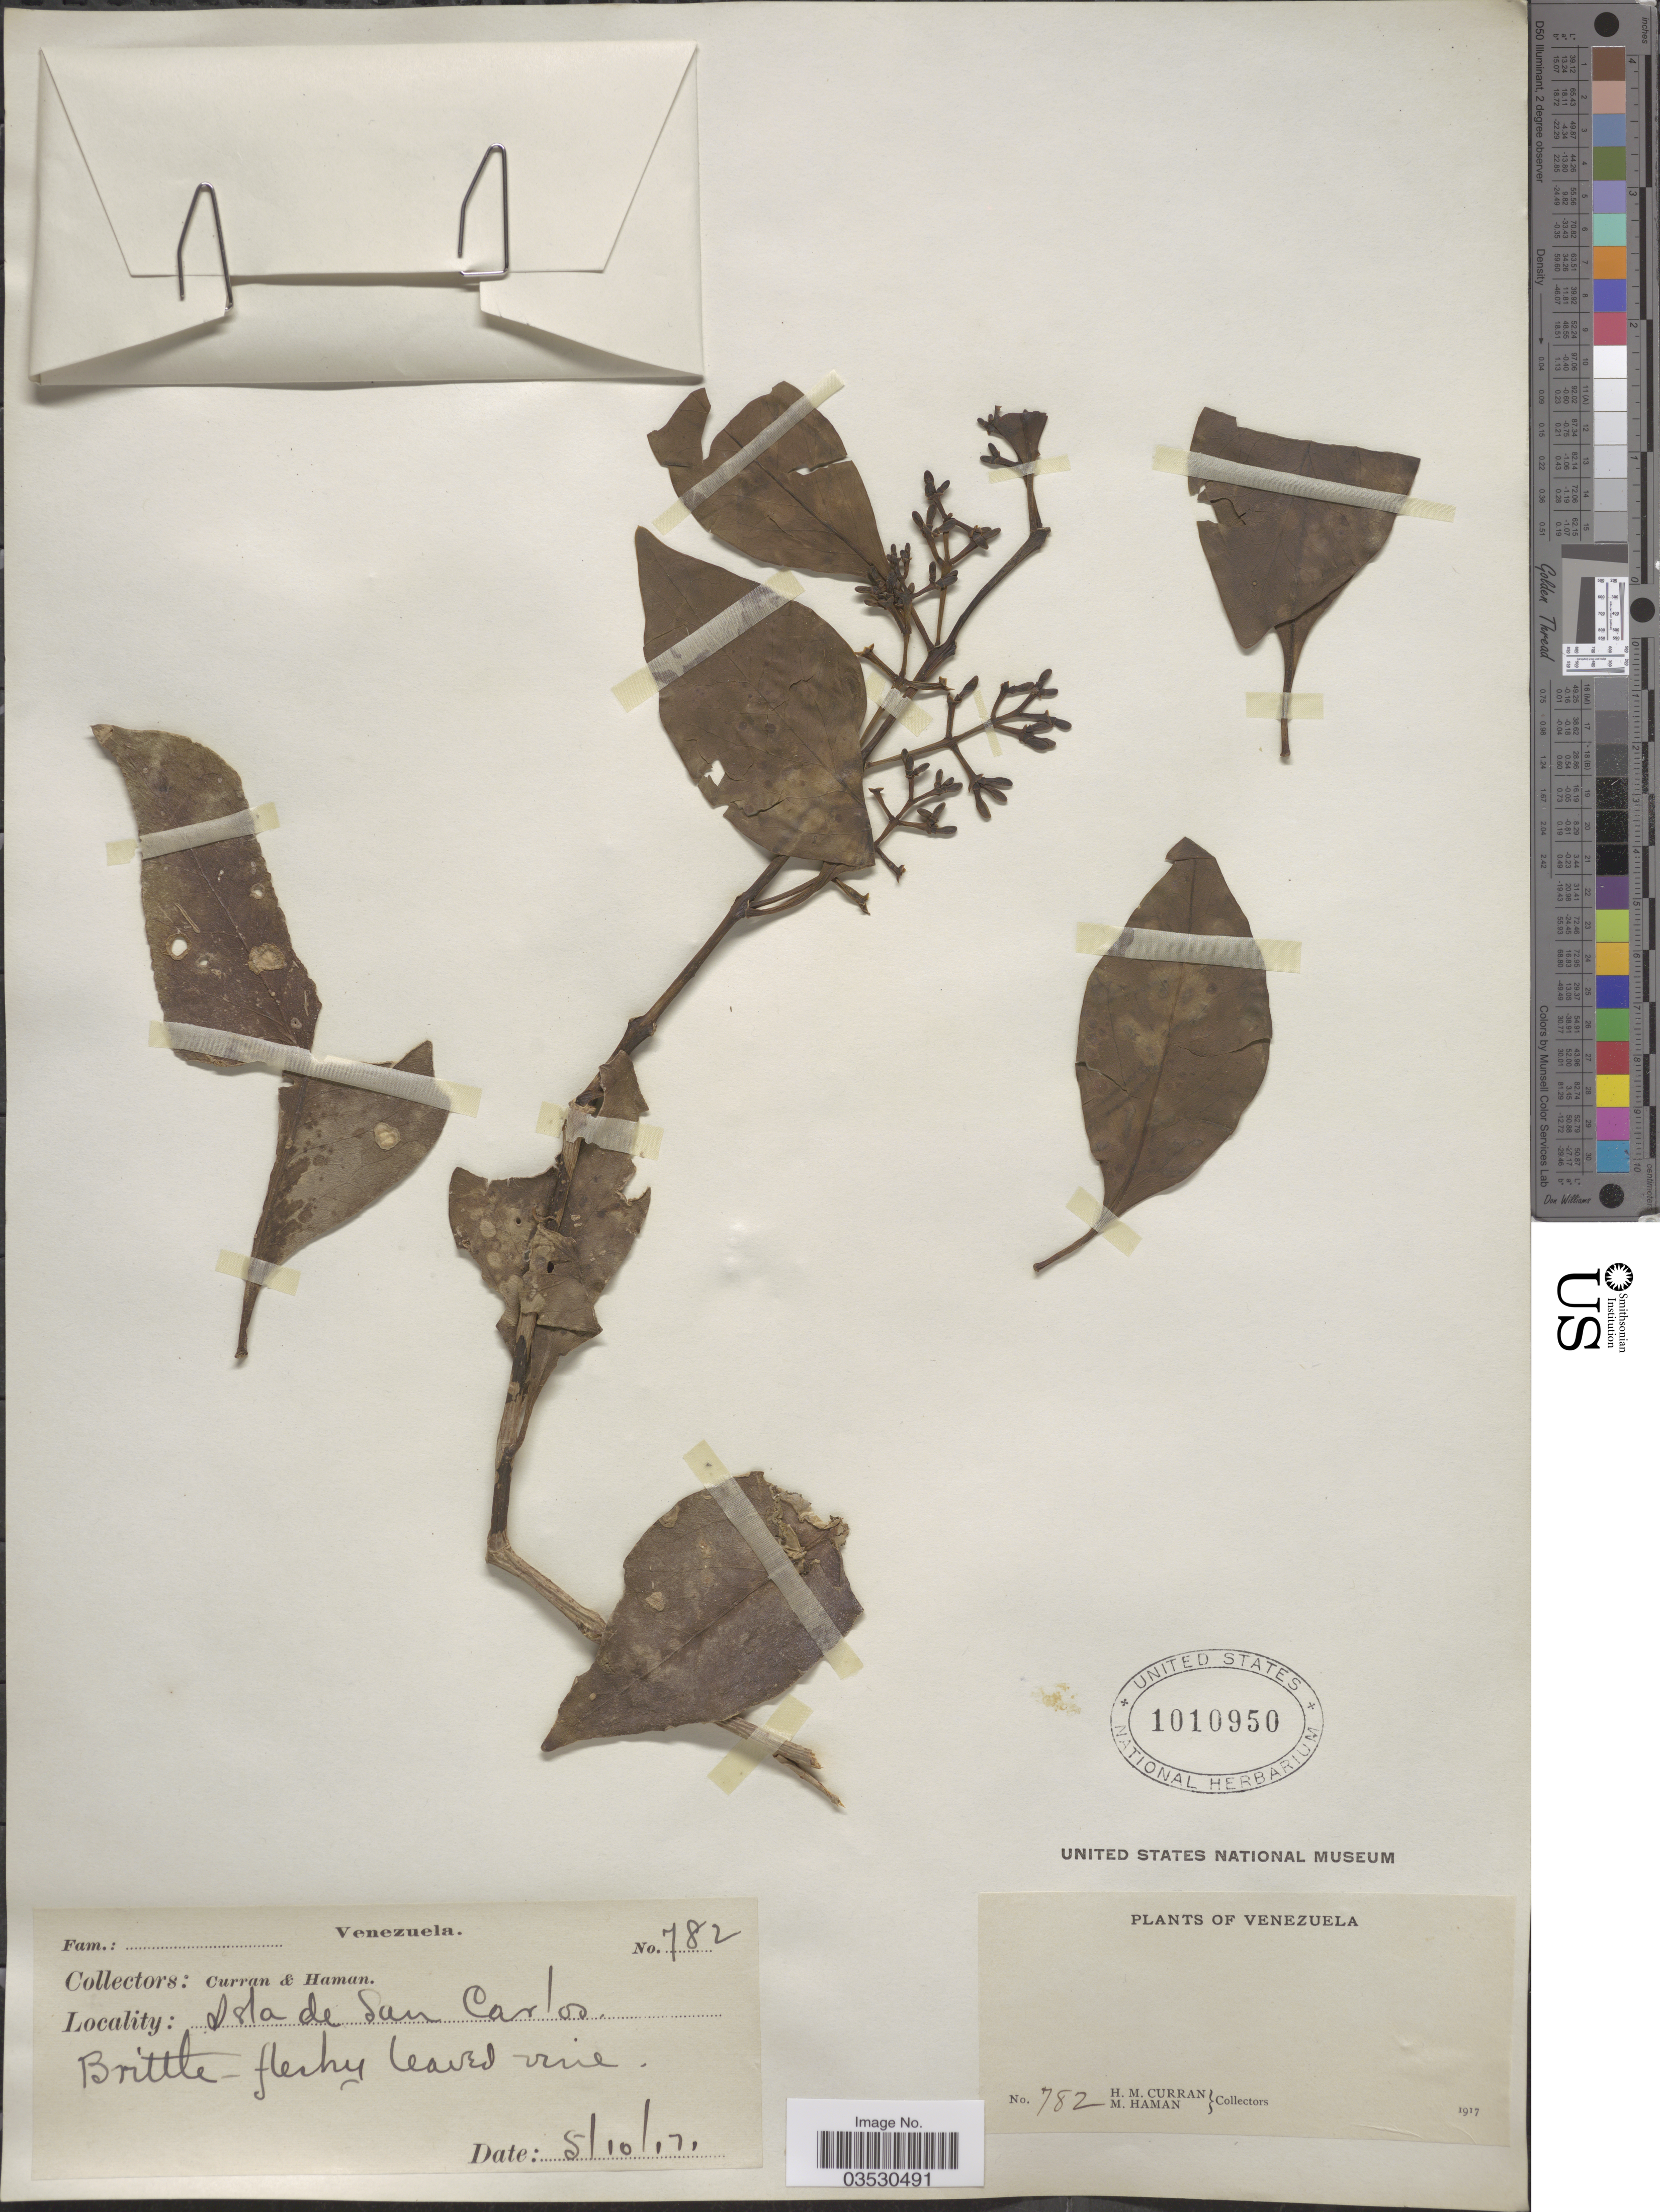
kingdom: Plantae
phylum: Tracheophyta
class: Magnoliopsida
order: Santalales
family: Loranthaceae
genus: Struthanthus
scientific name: Struthanthus sp.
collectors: H. M. Curran & M. Haman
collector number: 782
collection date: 1917-10-05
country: Venezuela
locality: Isla de San Carlos.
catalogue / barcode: US 1010950